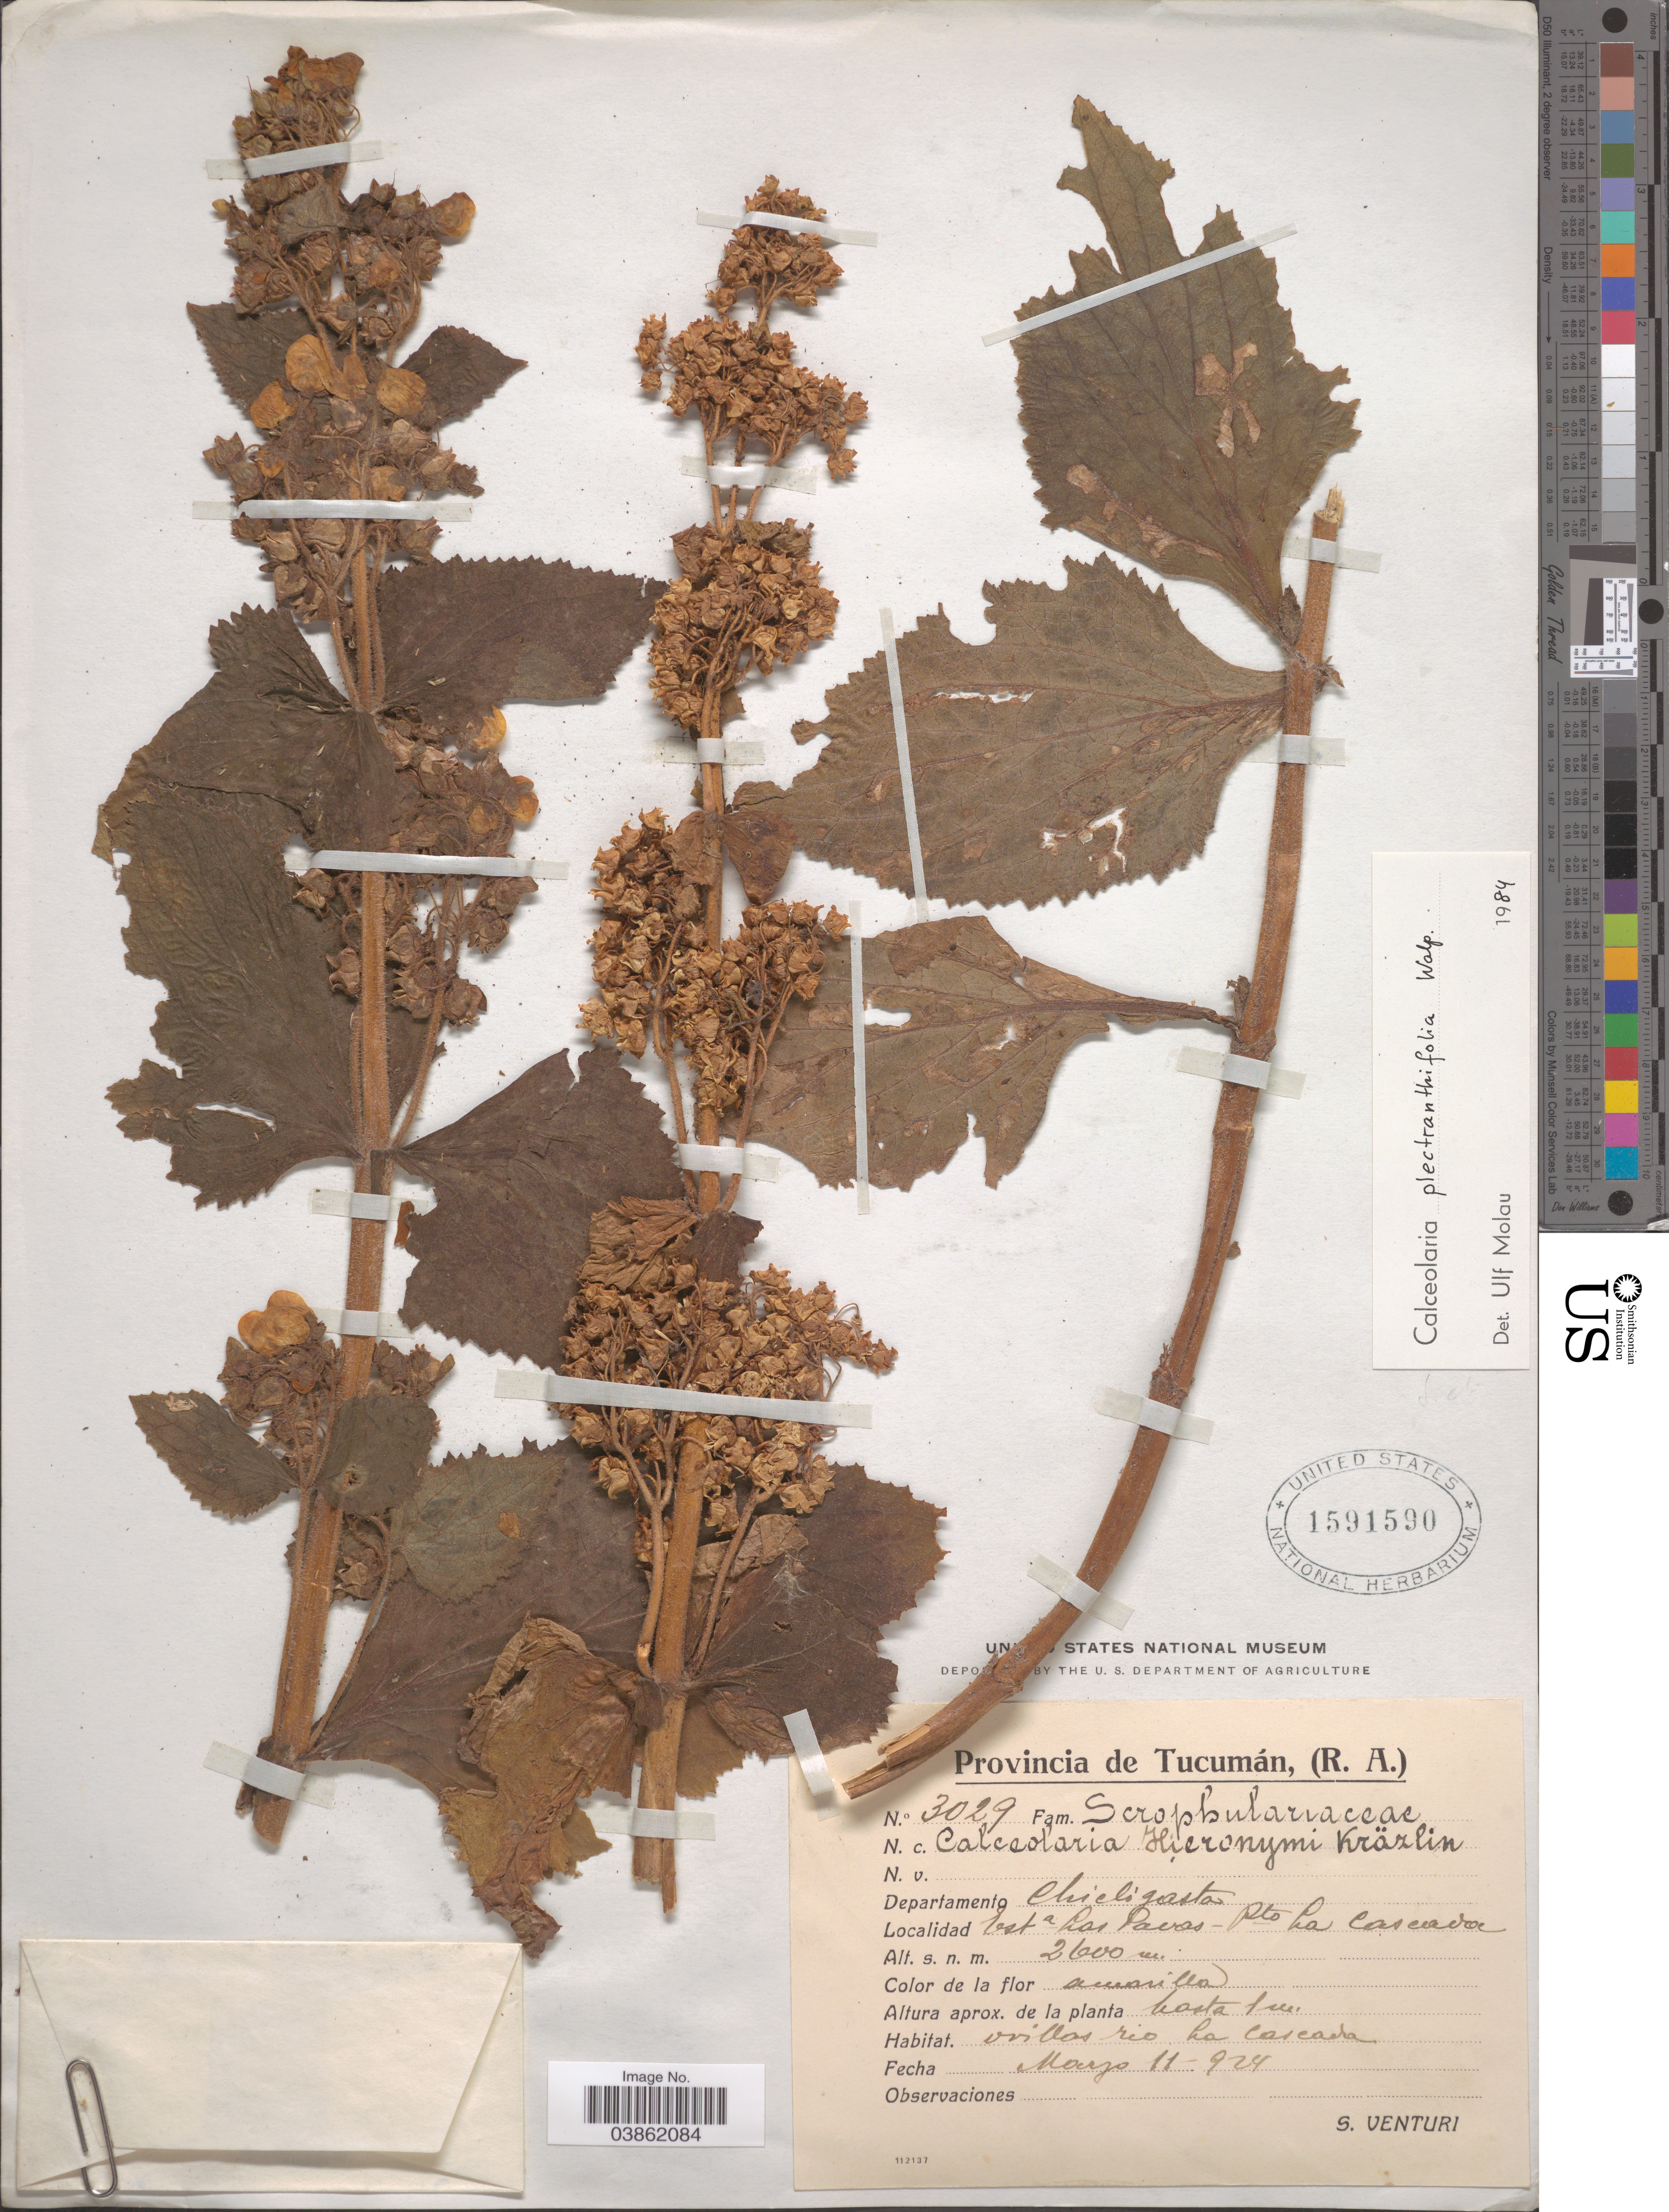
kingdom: Plantae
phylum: Tracheophyta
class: Magnoliopsida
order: Lamiales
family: Calceolariaceae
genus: Calceolaria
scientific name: Calceolaria plectranthifolia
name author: Walp.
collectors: S. Venturi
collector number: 3029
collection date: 1924-03-11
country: Argentina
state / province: Tucuman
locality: Departamento Chicligasta. Esta Las Pavas - Pto La Cascada.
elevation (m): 2600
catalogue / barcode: US 1591590